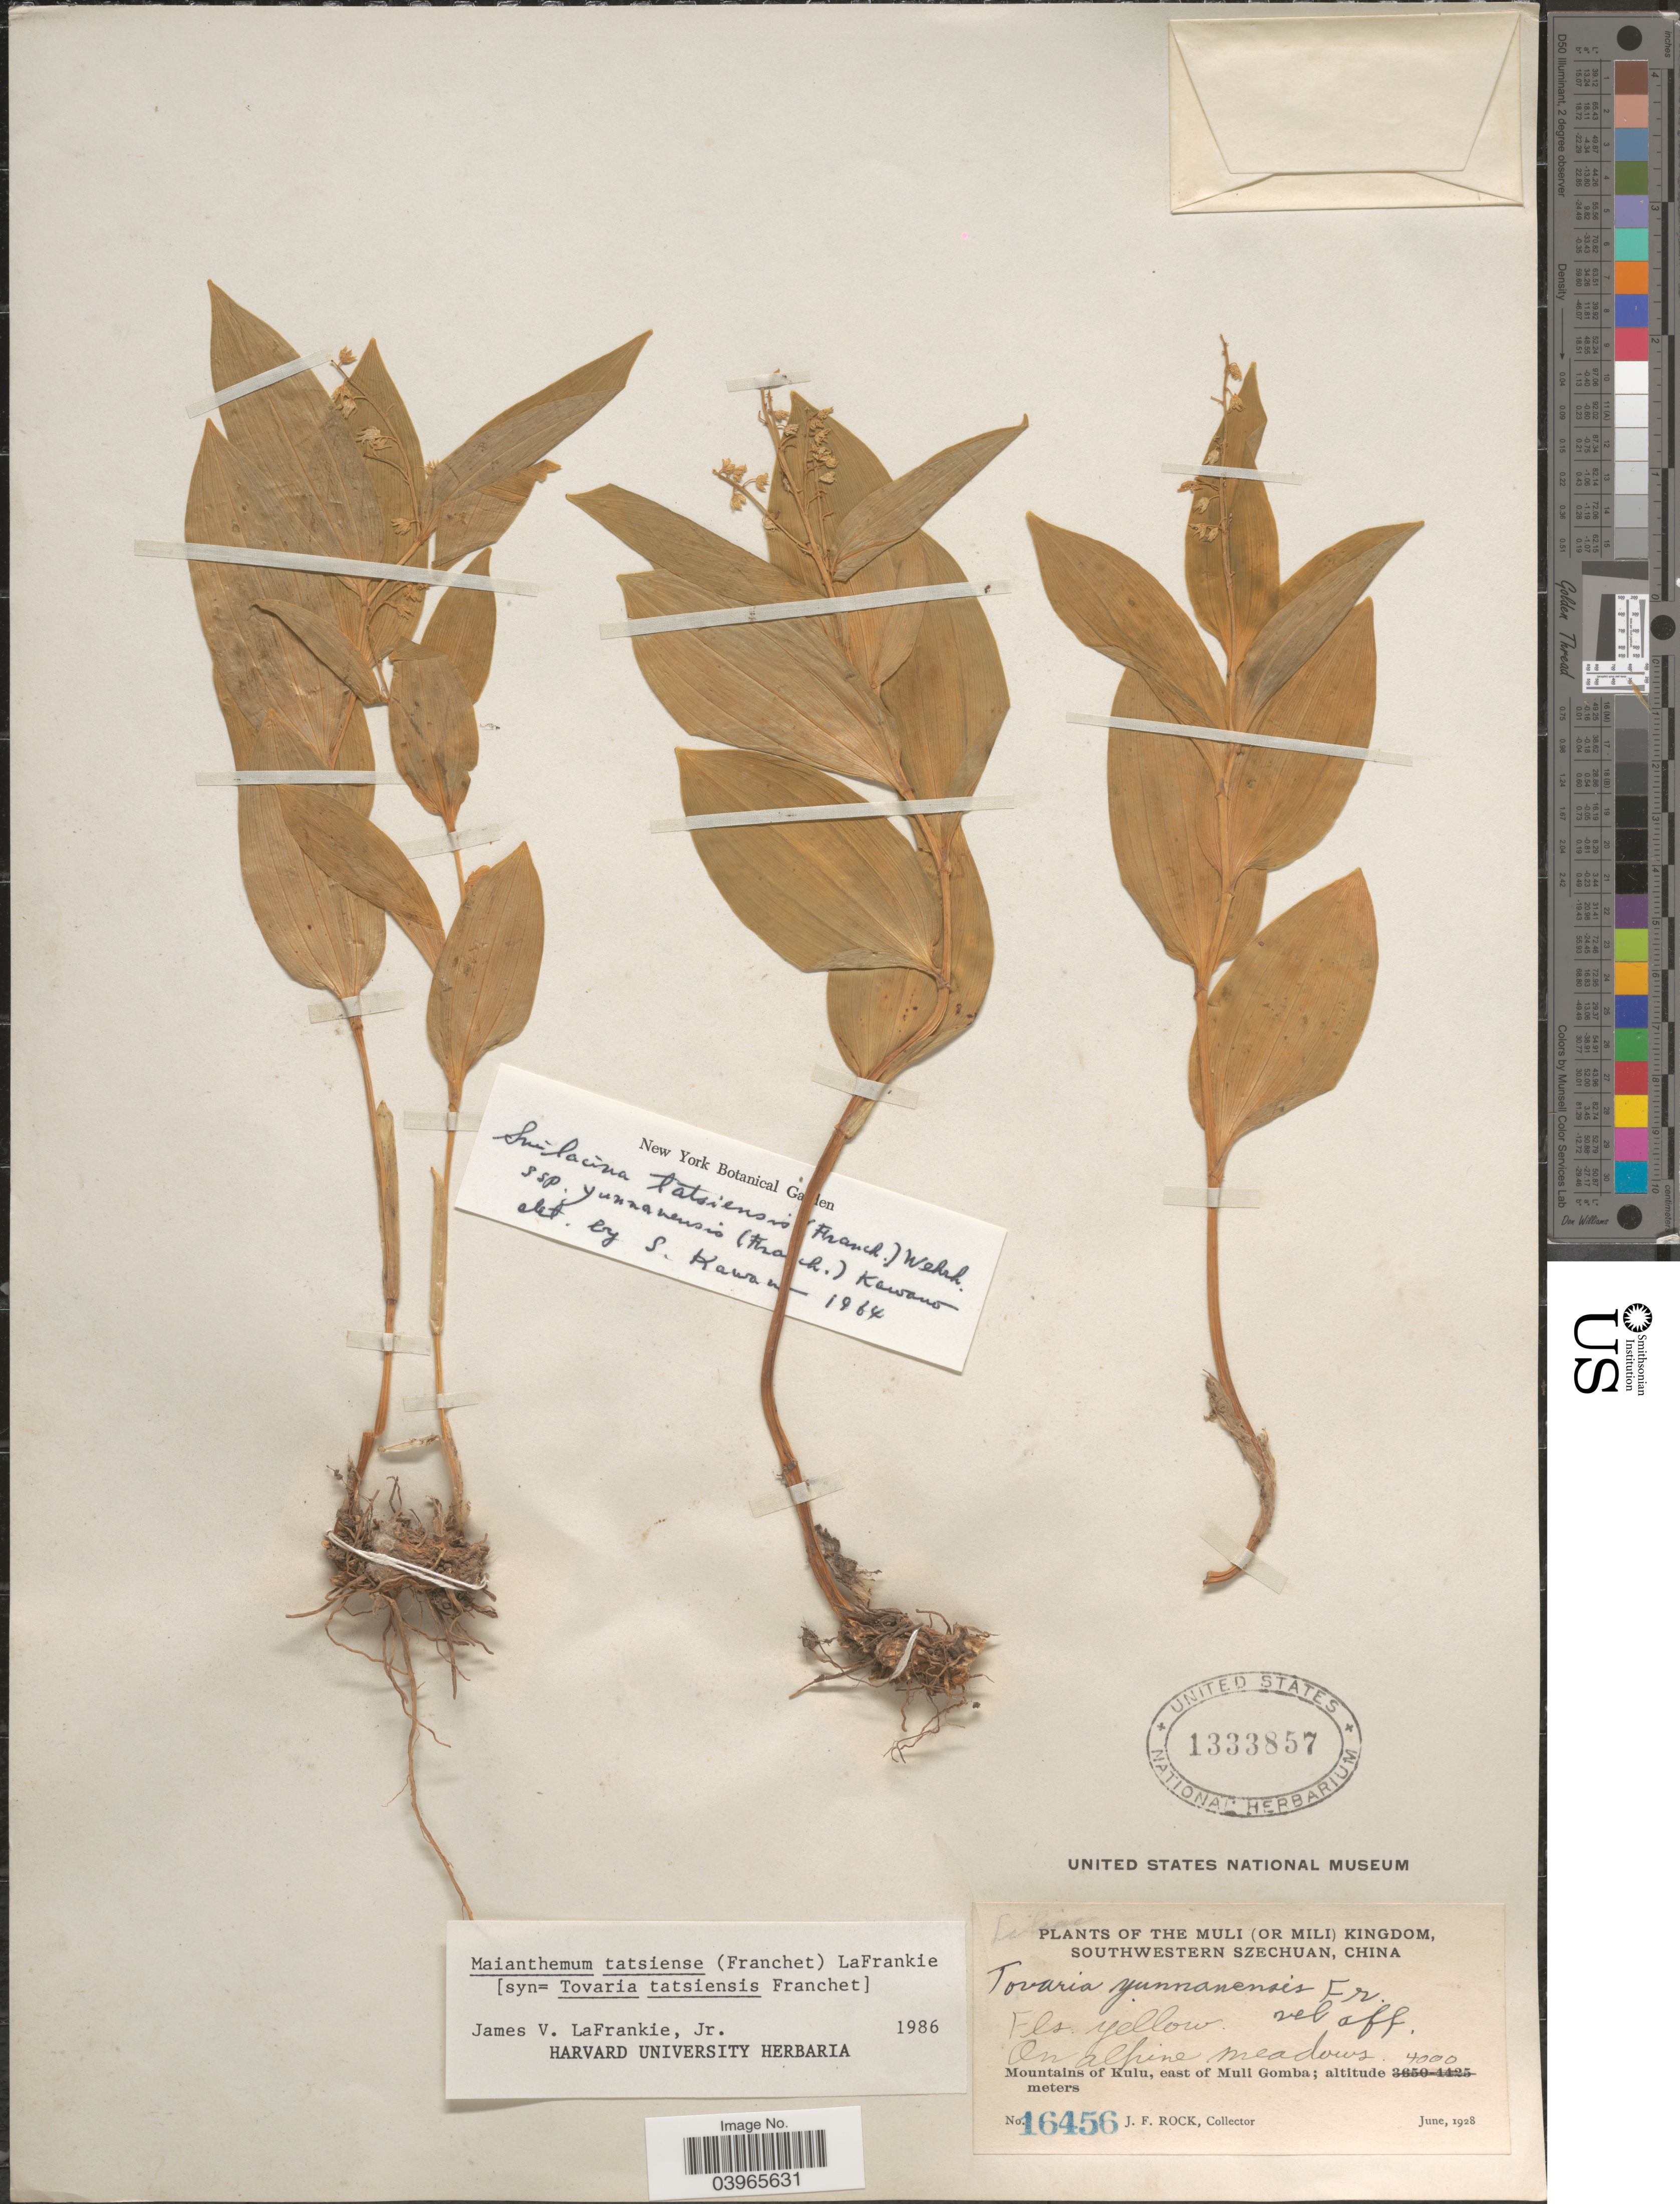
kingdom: Plantae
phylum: Tracheophyta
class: Liliopsida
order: Asparagales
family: Asparagaceae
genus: Maianthemum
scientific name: Maianthemum tatsienense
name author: (Franch.) La Frankie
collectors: J. Rock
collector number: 16456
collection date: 1928-06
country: China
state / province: Sichuan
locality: The Muli (or Mili) Kingdom, southwestern Szechuan. Mountains of Kulu, east of Muli Gomba.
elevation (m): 4000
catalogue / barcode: US 1333857